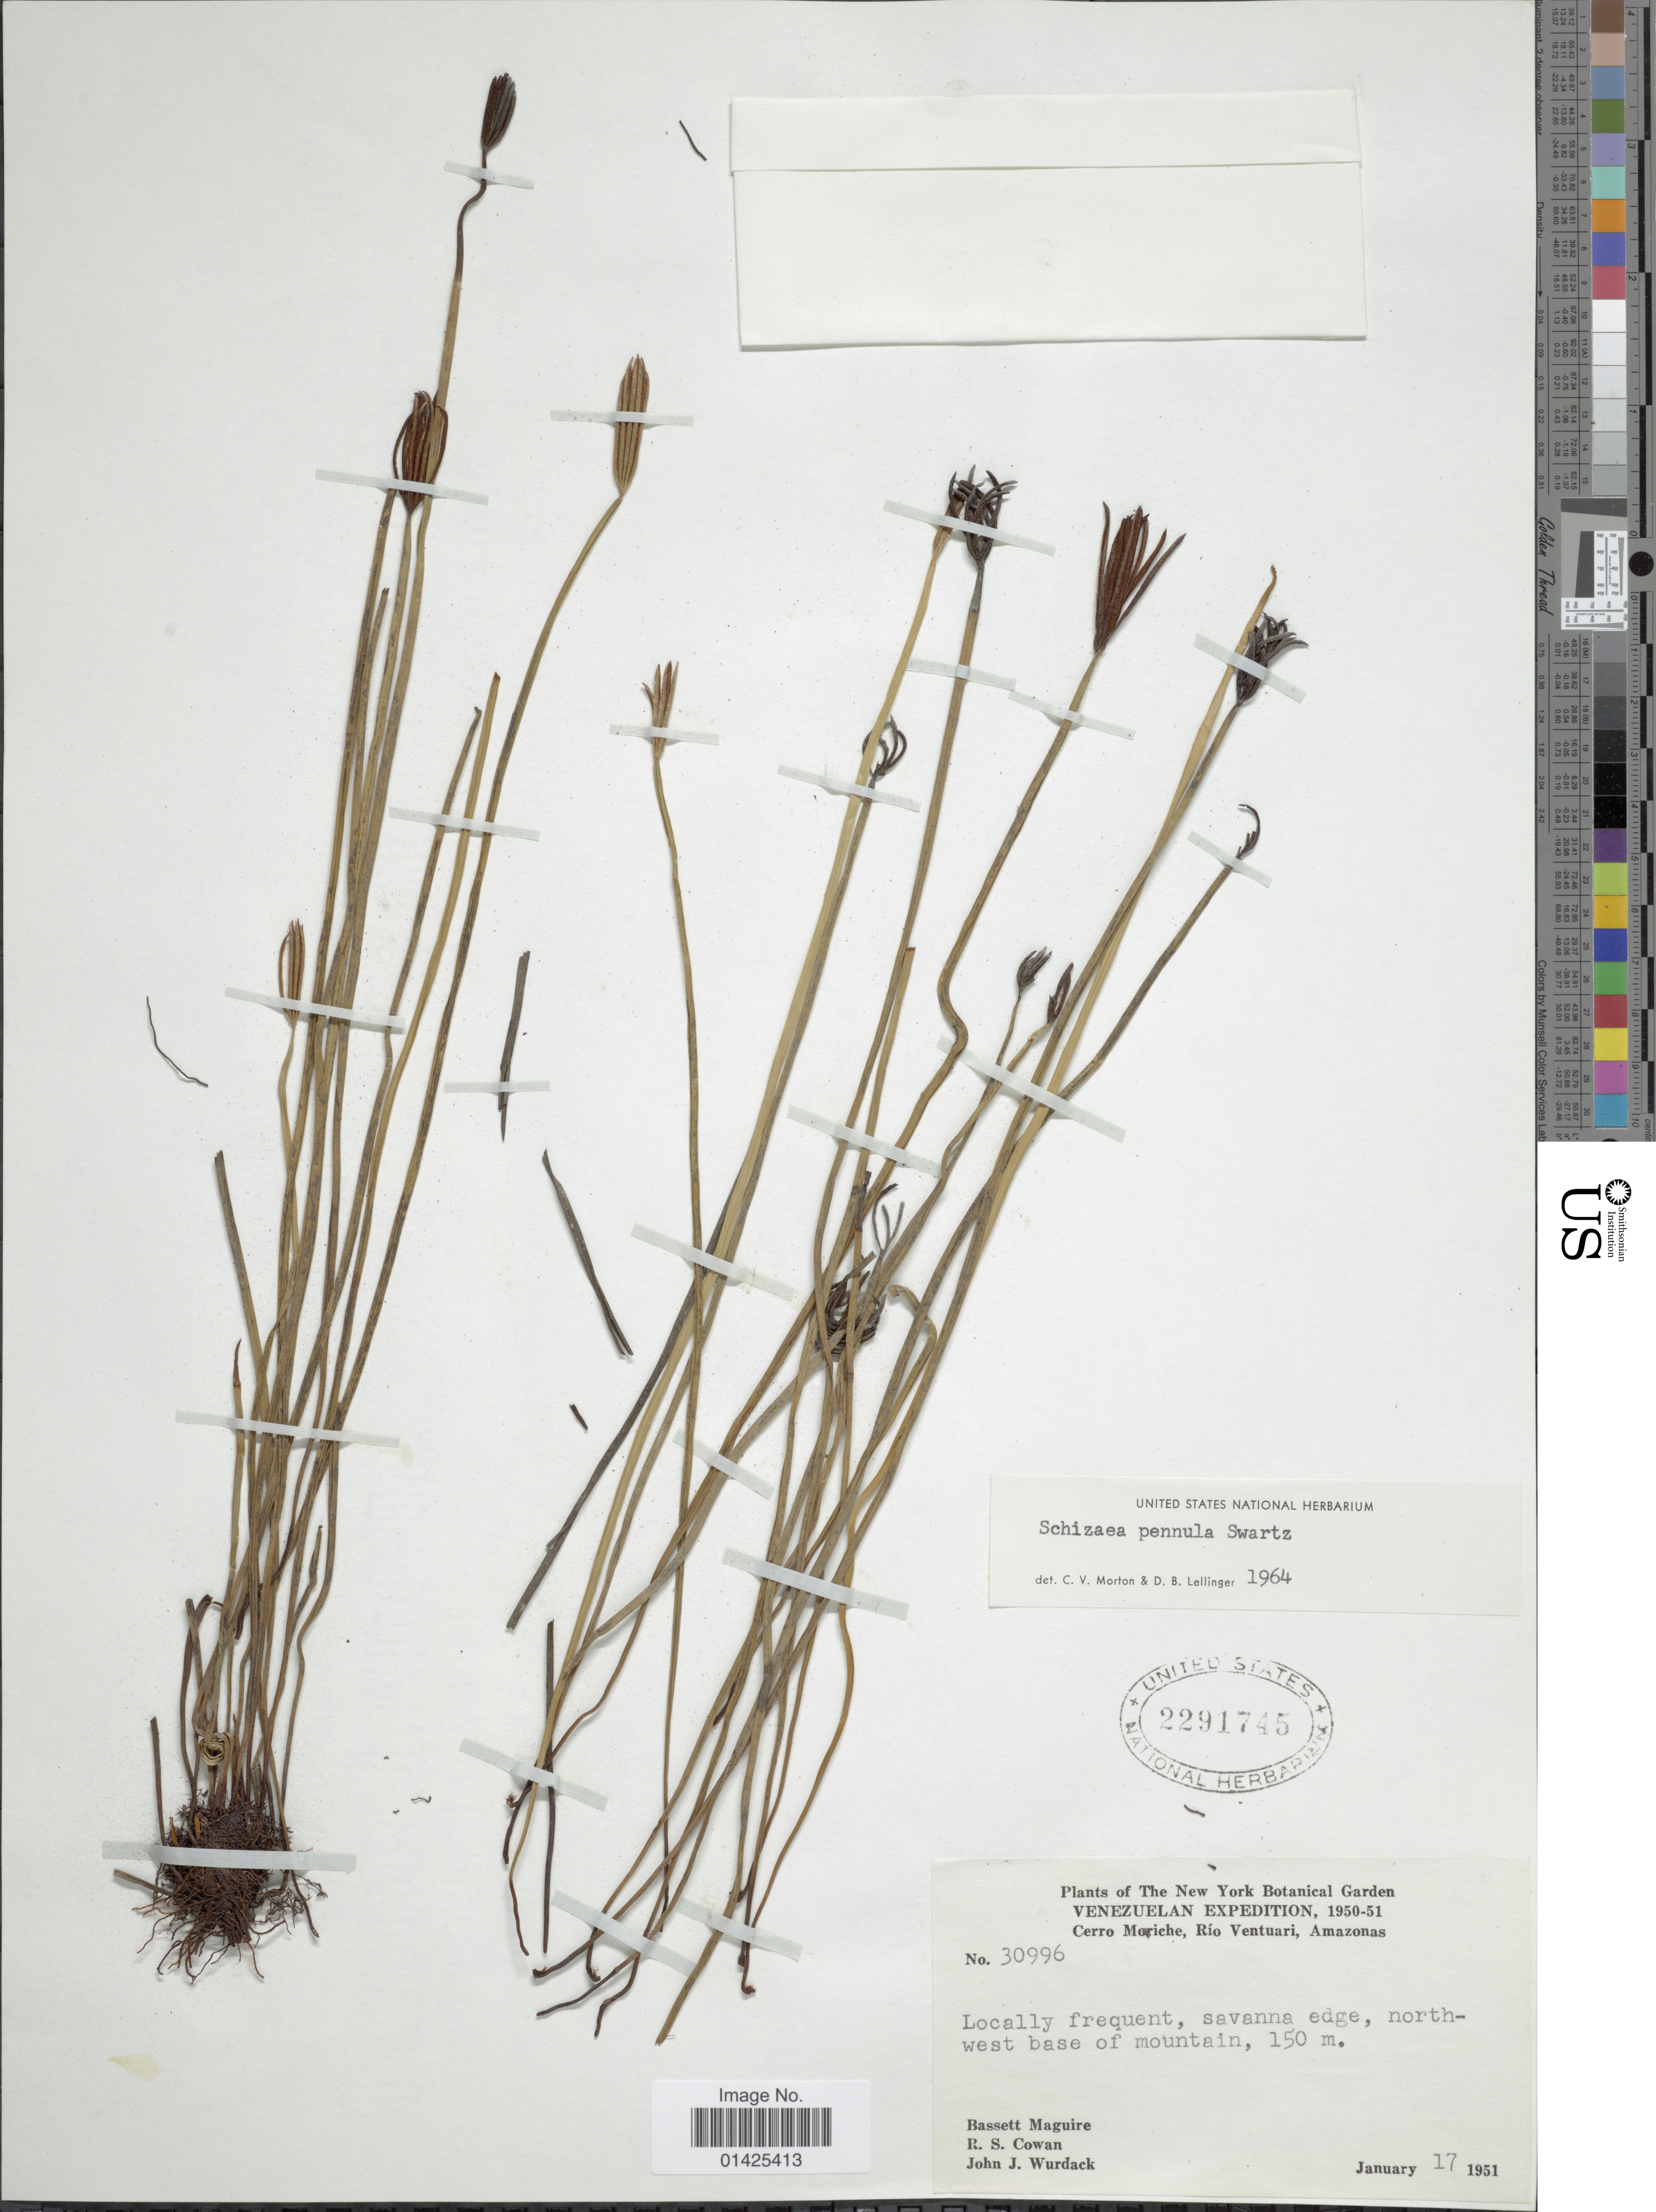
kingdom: Plantae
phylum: Tracheophyta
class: Polypodiopsida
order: Schizaeales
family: Schizaeaceae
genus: Actinostachys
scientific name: Actinostachys pennula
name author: (Sw.) Hook.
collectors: B. Maguire, R. S. Cowan & J. J. Wurdack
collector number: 30996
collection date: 1951-01-17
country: Venezuela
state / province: Amazonas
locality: Cerro Morcihe, Rio Ventuari.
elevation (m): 150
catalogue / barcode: US 2291745